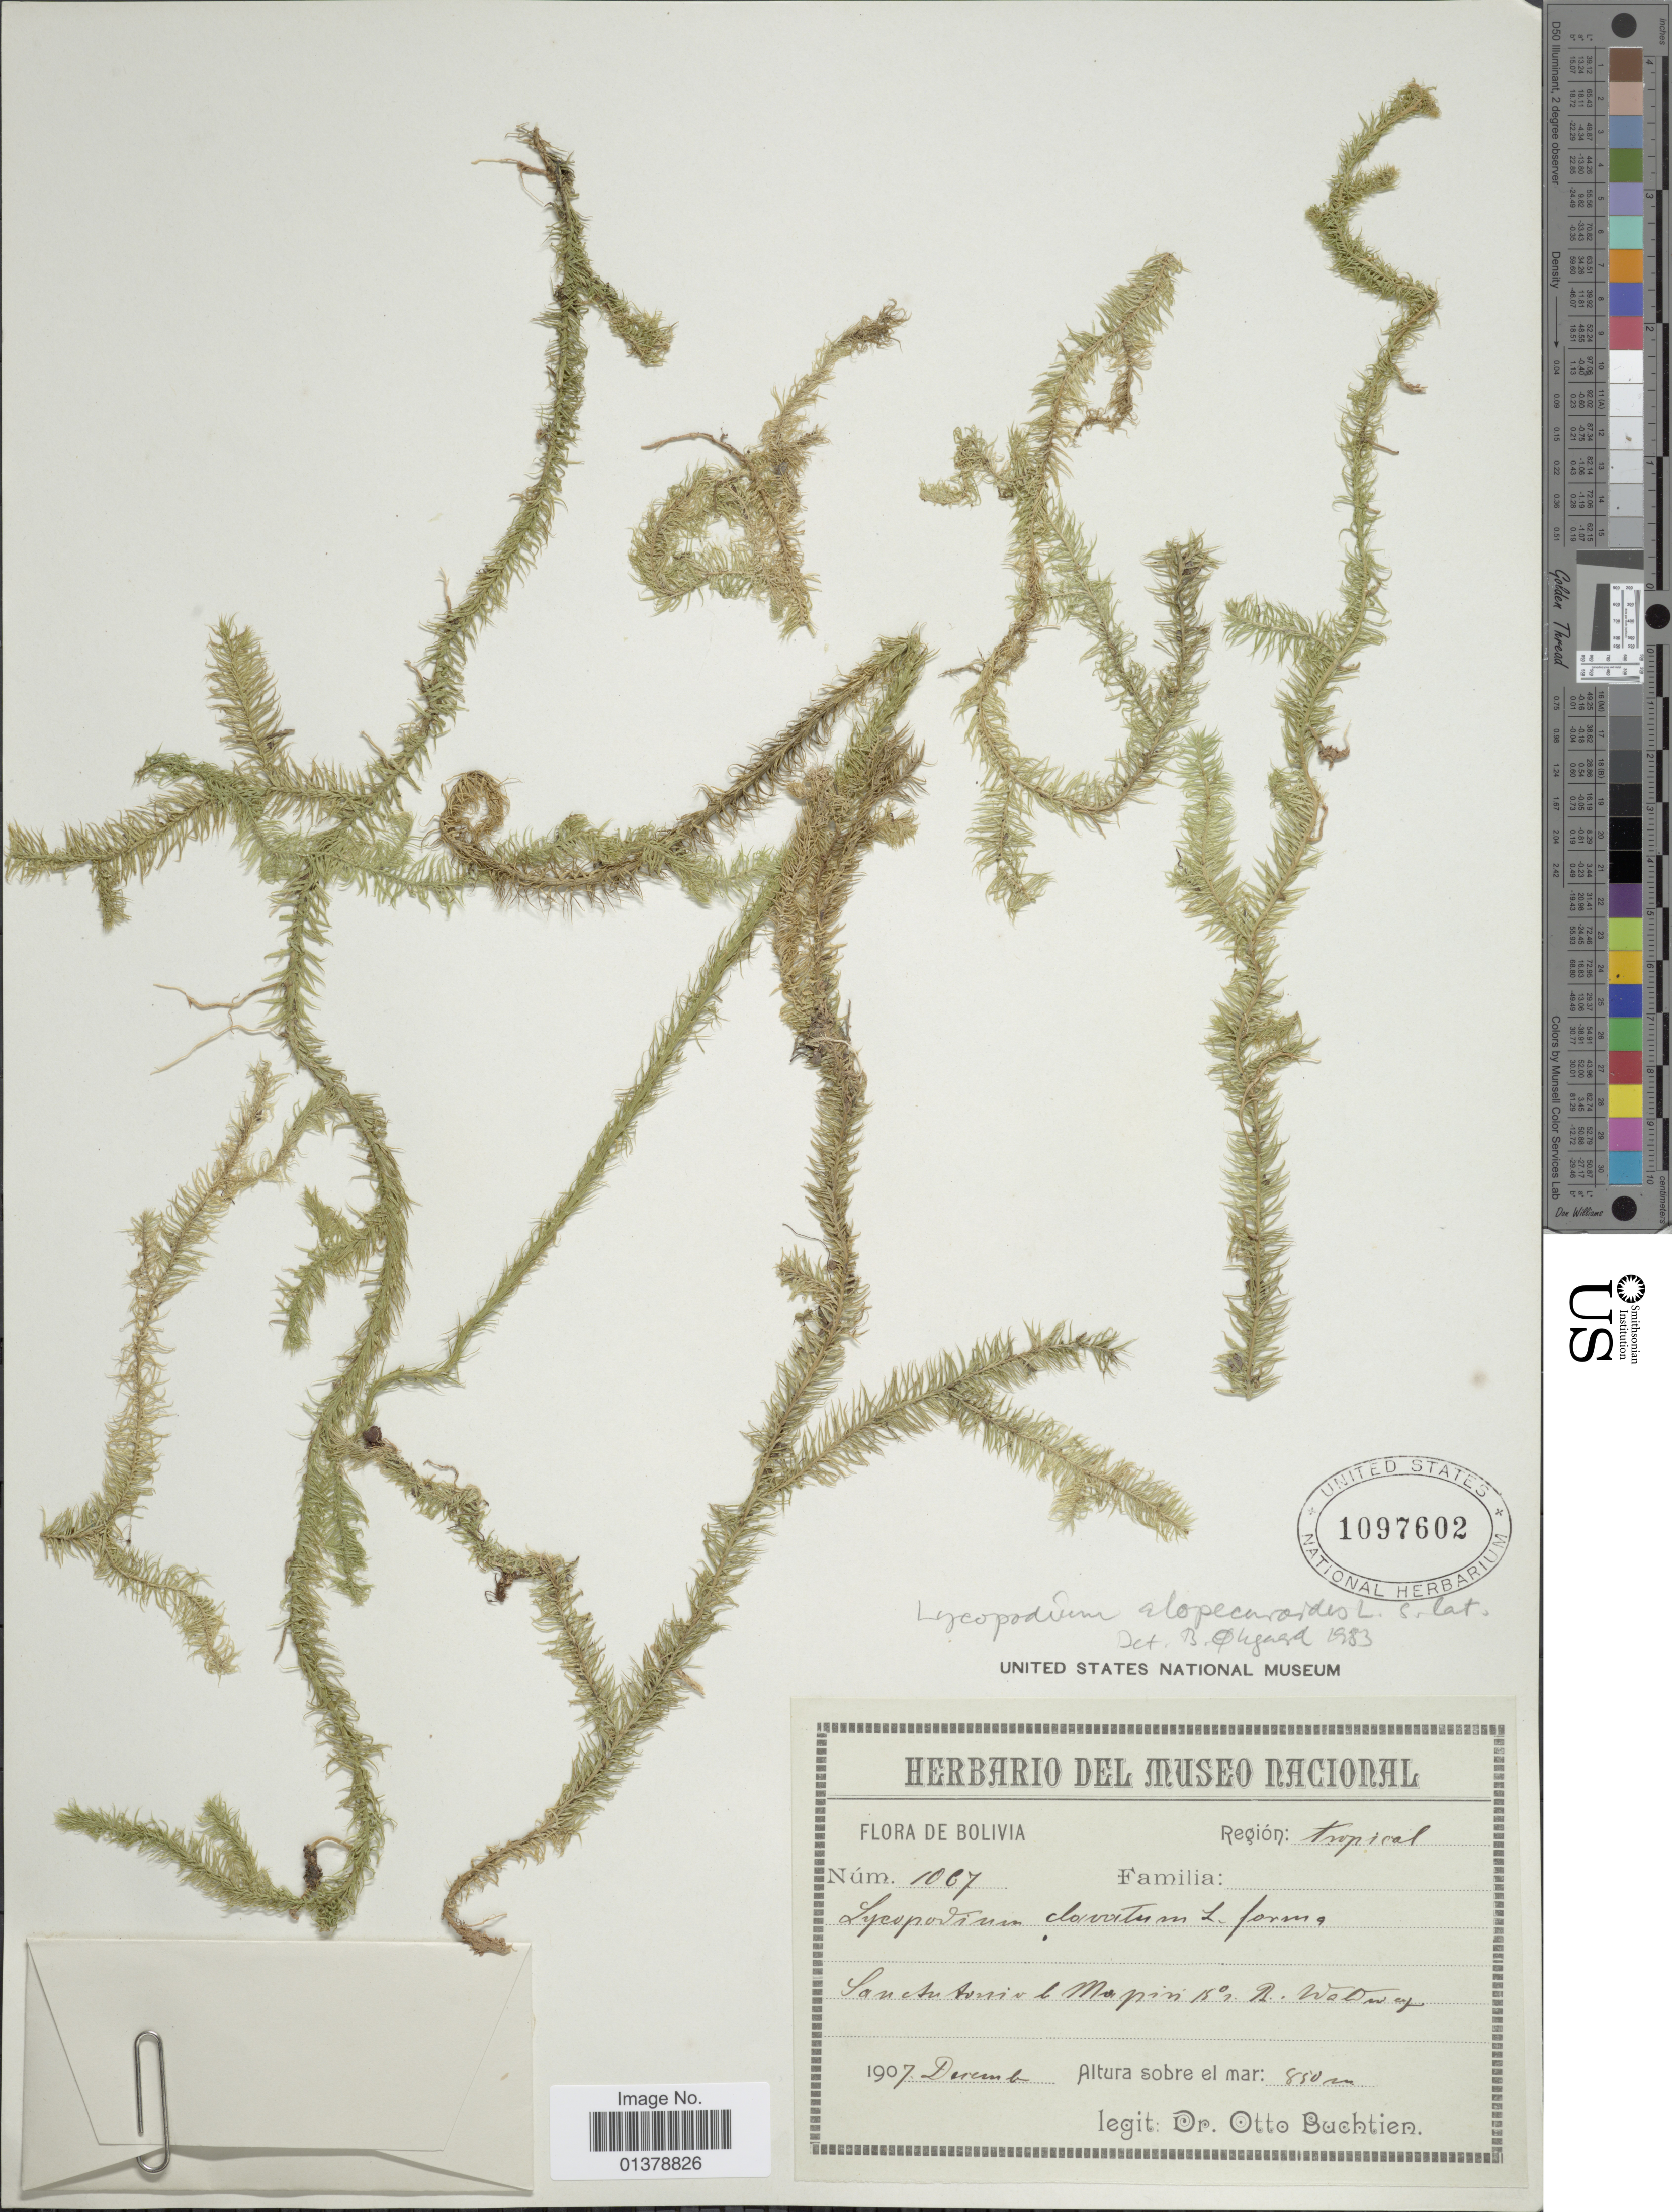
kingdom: Plantae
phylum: Tracheophyta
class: Lycopodiopsida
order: Lycopodiales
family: Lycopodiaceae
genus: Lycopodiella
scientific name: Lycopodiella alopecuroides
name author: (L.) Cranfill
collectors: O. Buchtien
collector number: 1067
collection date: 1907-12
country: Bolivia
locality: San Antonio l. Mapiri 15°s. Br.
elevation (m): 850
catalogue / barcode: US 1097602